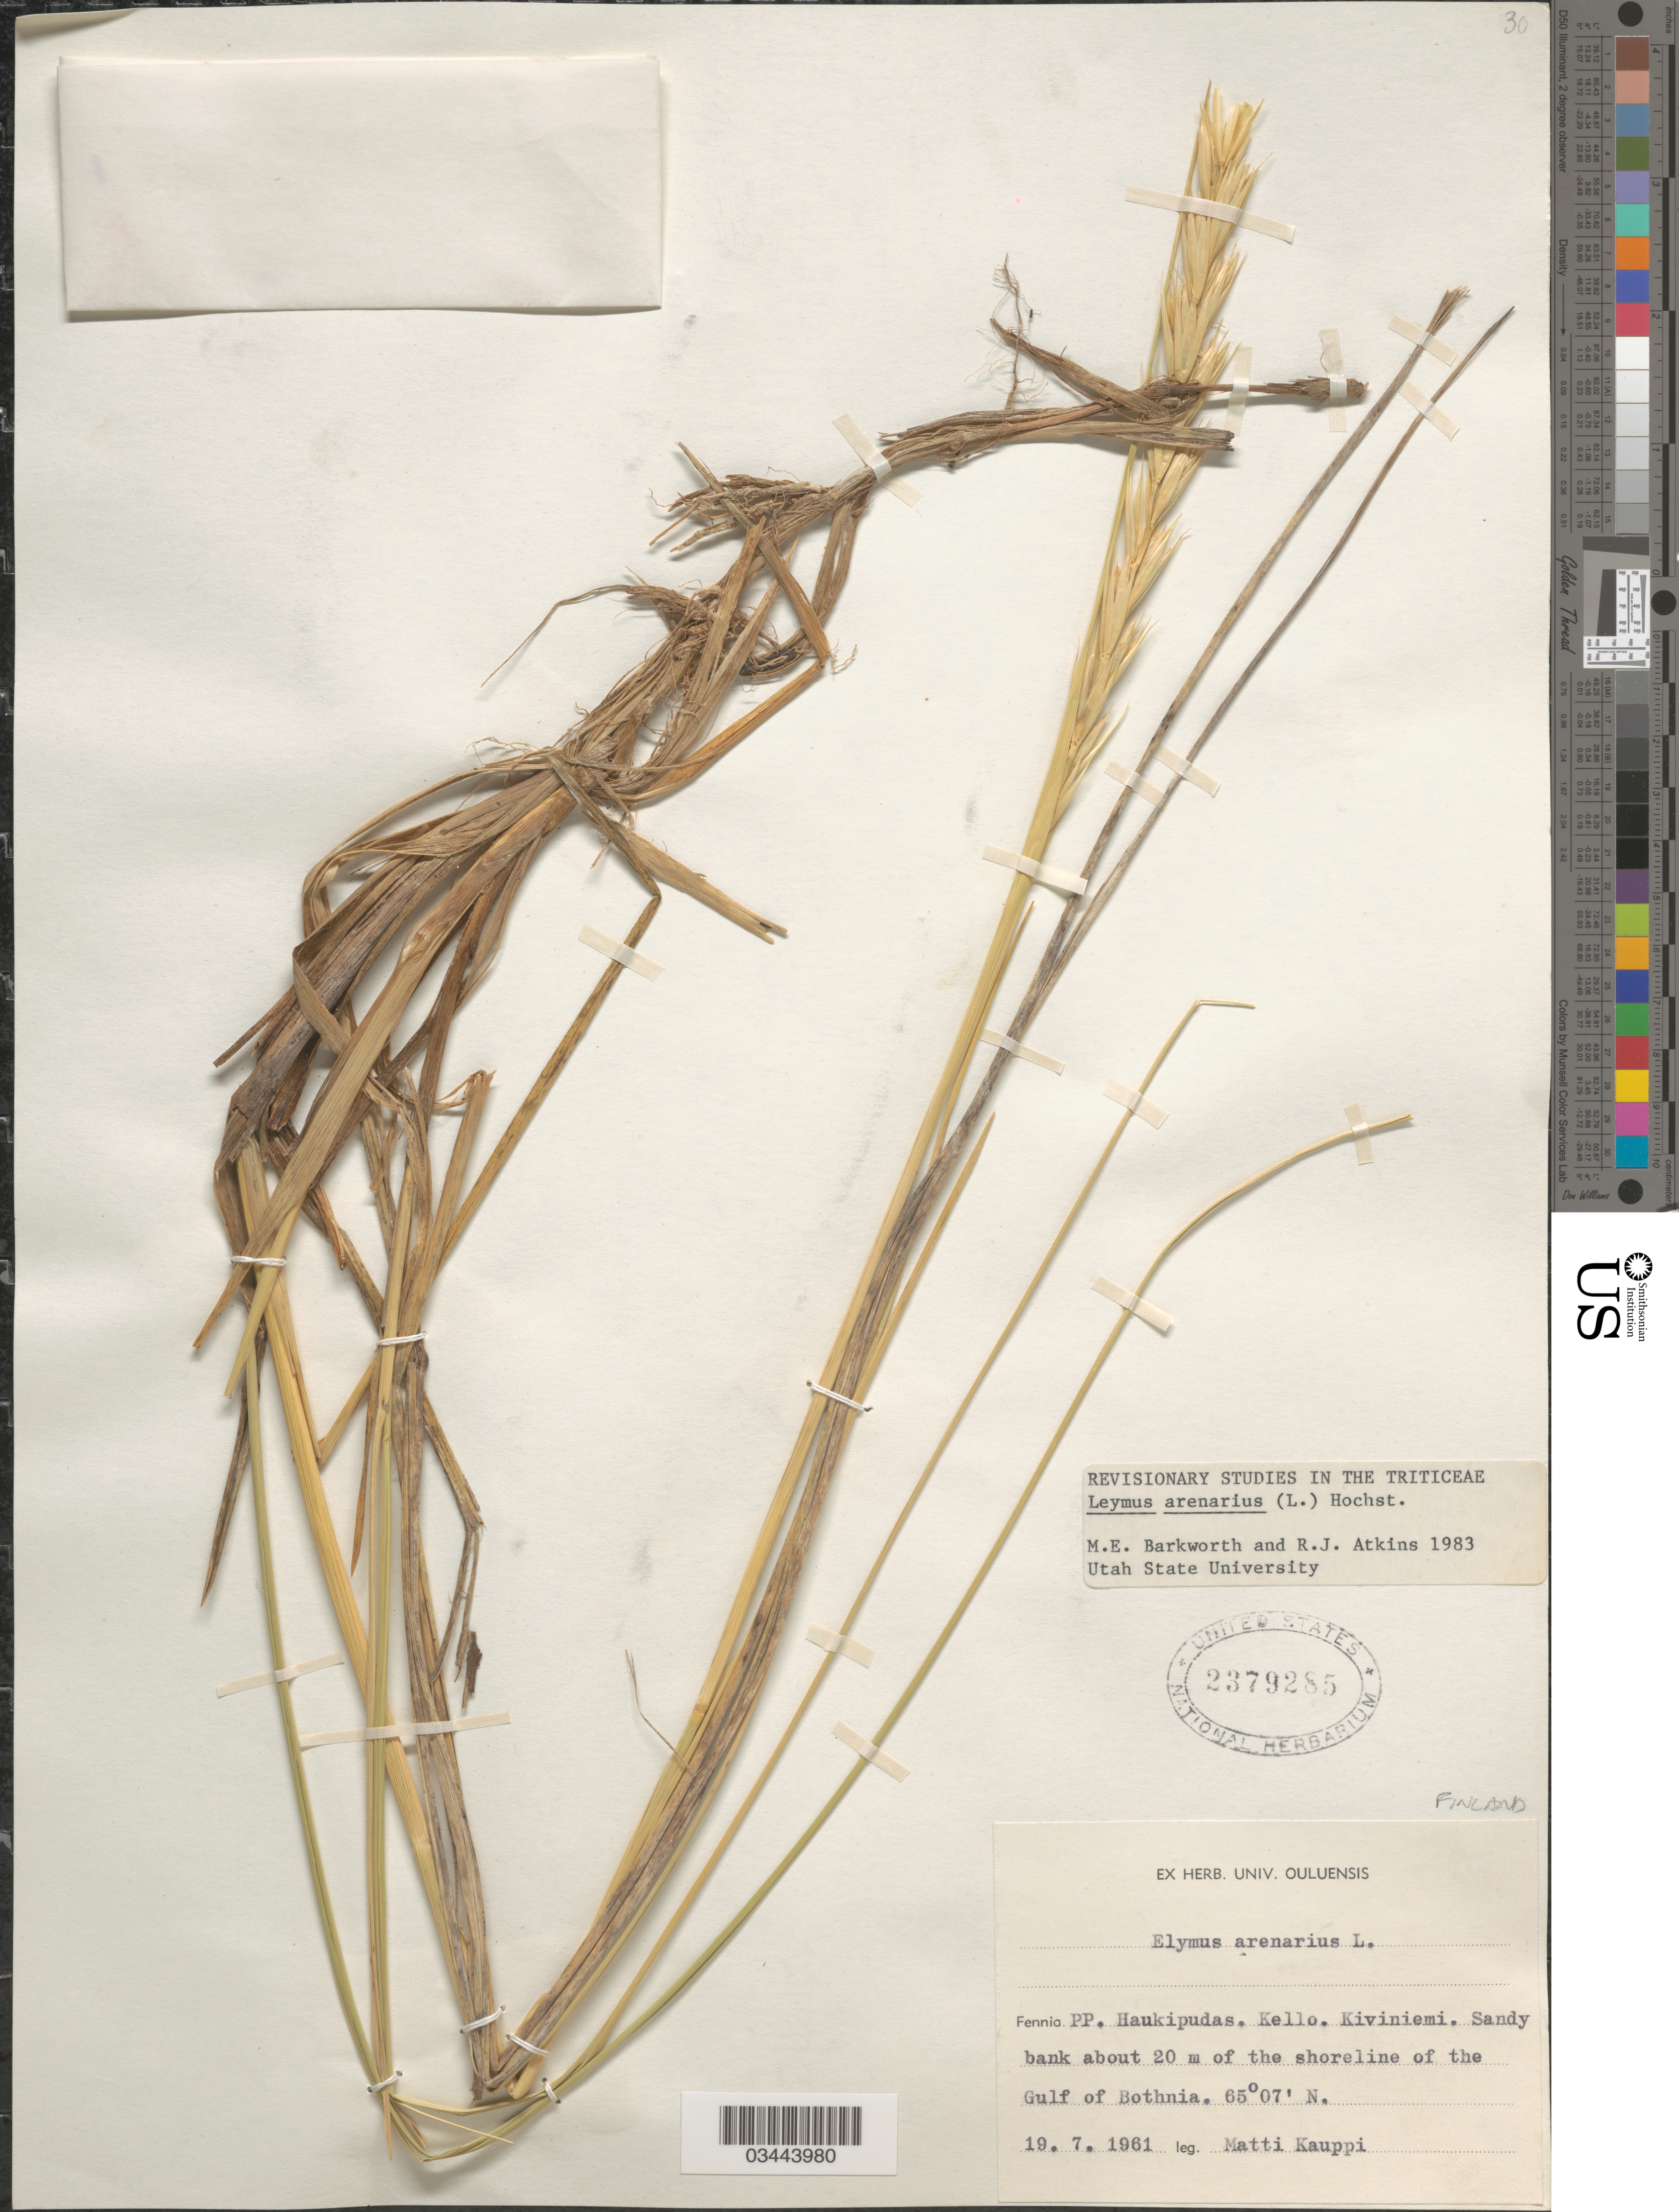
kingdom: Plantae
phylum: Tracheophyta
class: Liliopsida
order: Poales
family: Poaceae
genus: Leymus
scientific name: Leymus arenarius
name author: (L.) Hochst.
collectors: M. Kauppi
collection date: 1961-07-19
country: Finland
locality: Fennia. PP. Haukipudas. Kello. Kiviniemi. Sandy bank 20 m. of the shoreline of the Gulf of Bothnia.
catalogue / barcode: US 2379285